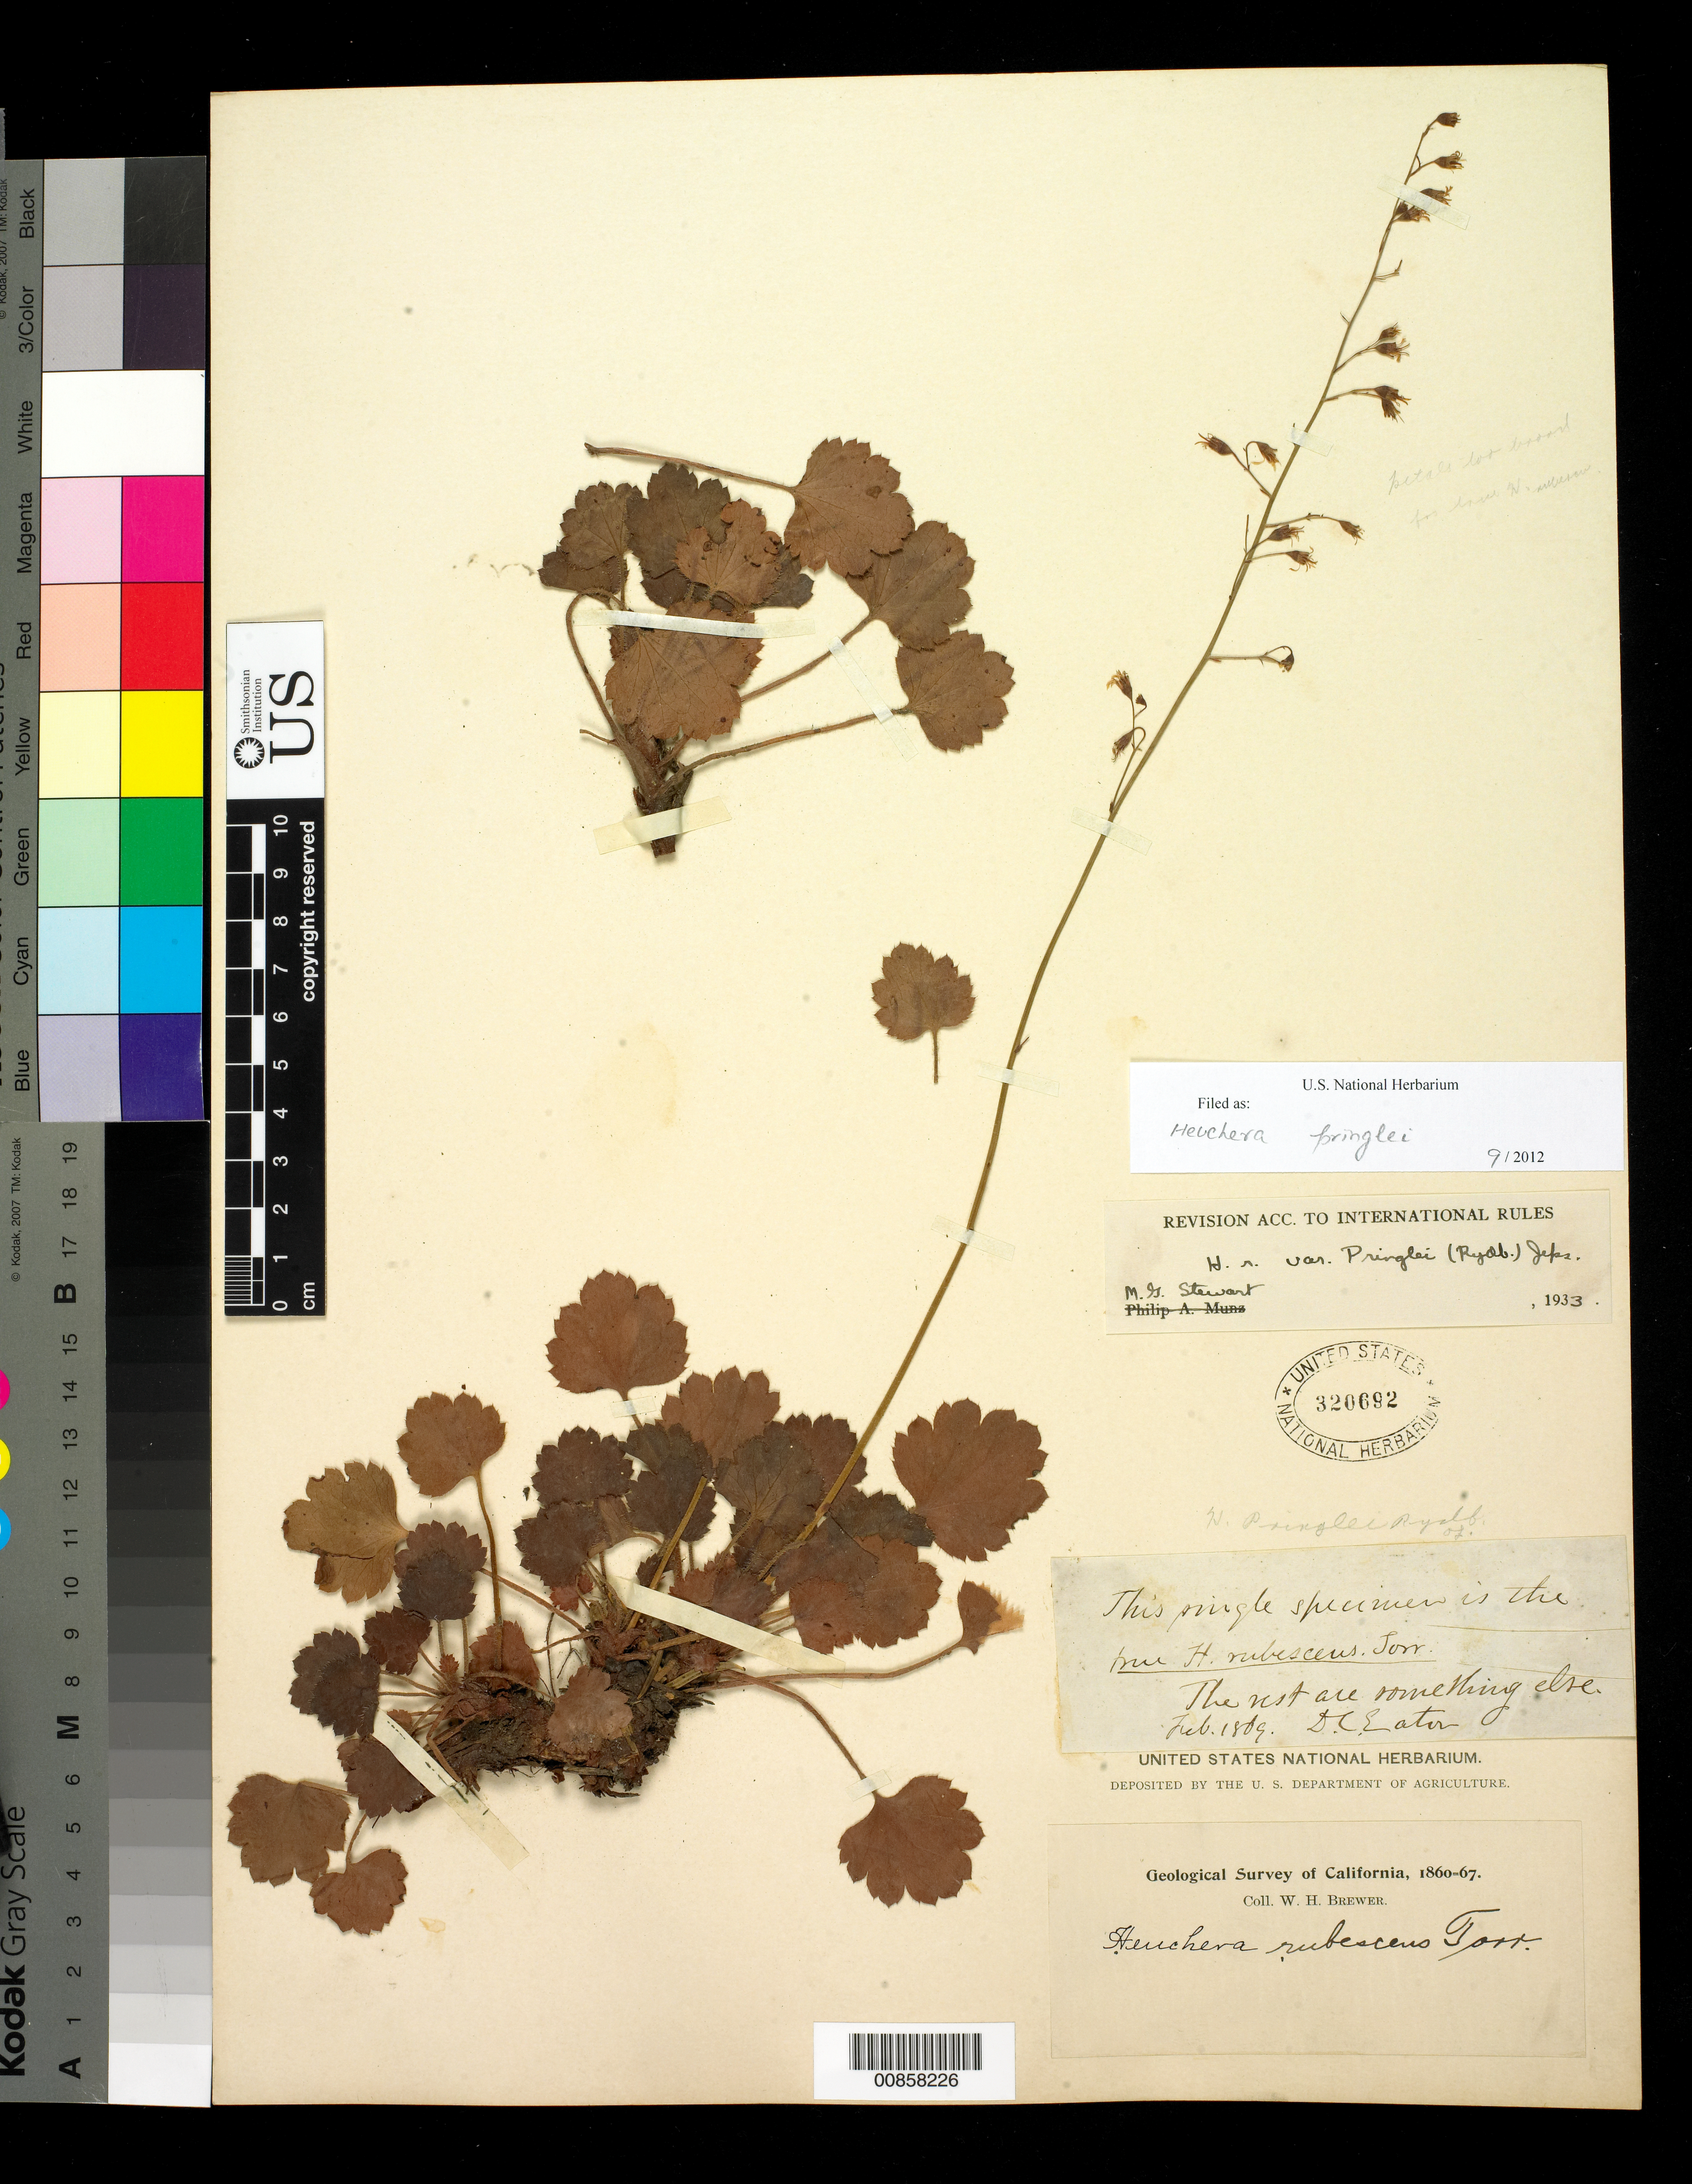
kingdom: Plantae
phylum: Tracheophyta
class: Magnoliopsida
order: Saxifragales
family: Saxifragaceae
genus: Heuchera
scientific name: Heuchera pringlei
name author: Rydb.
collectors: W. H. Brewer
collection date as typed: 1860 to -- --- 1867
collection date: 1860/1867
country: United States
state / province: California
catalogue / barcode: US 320692